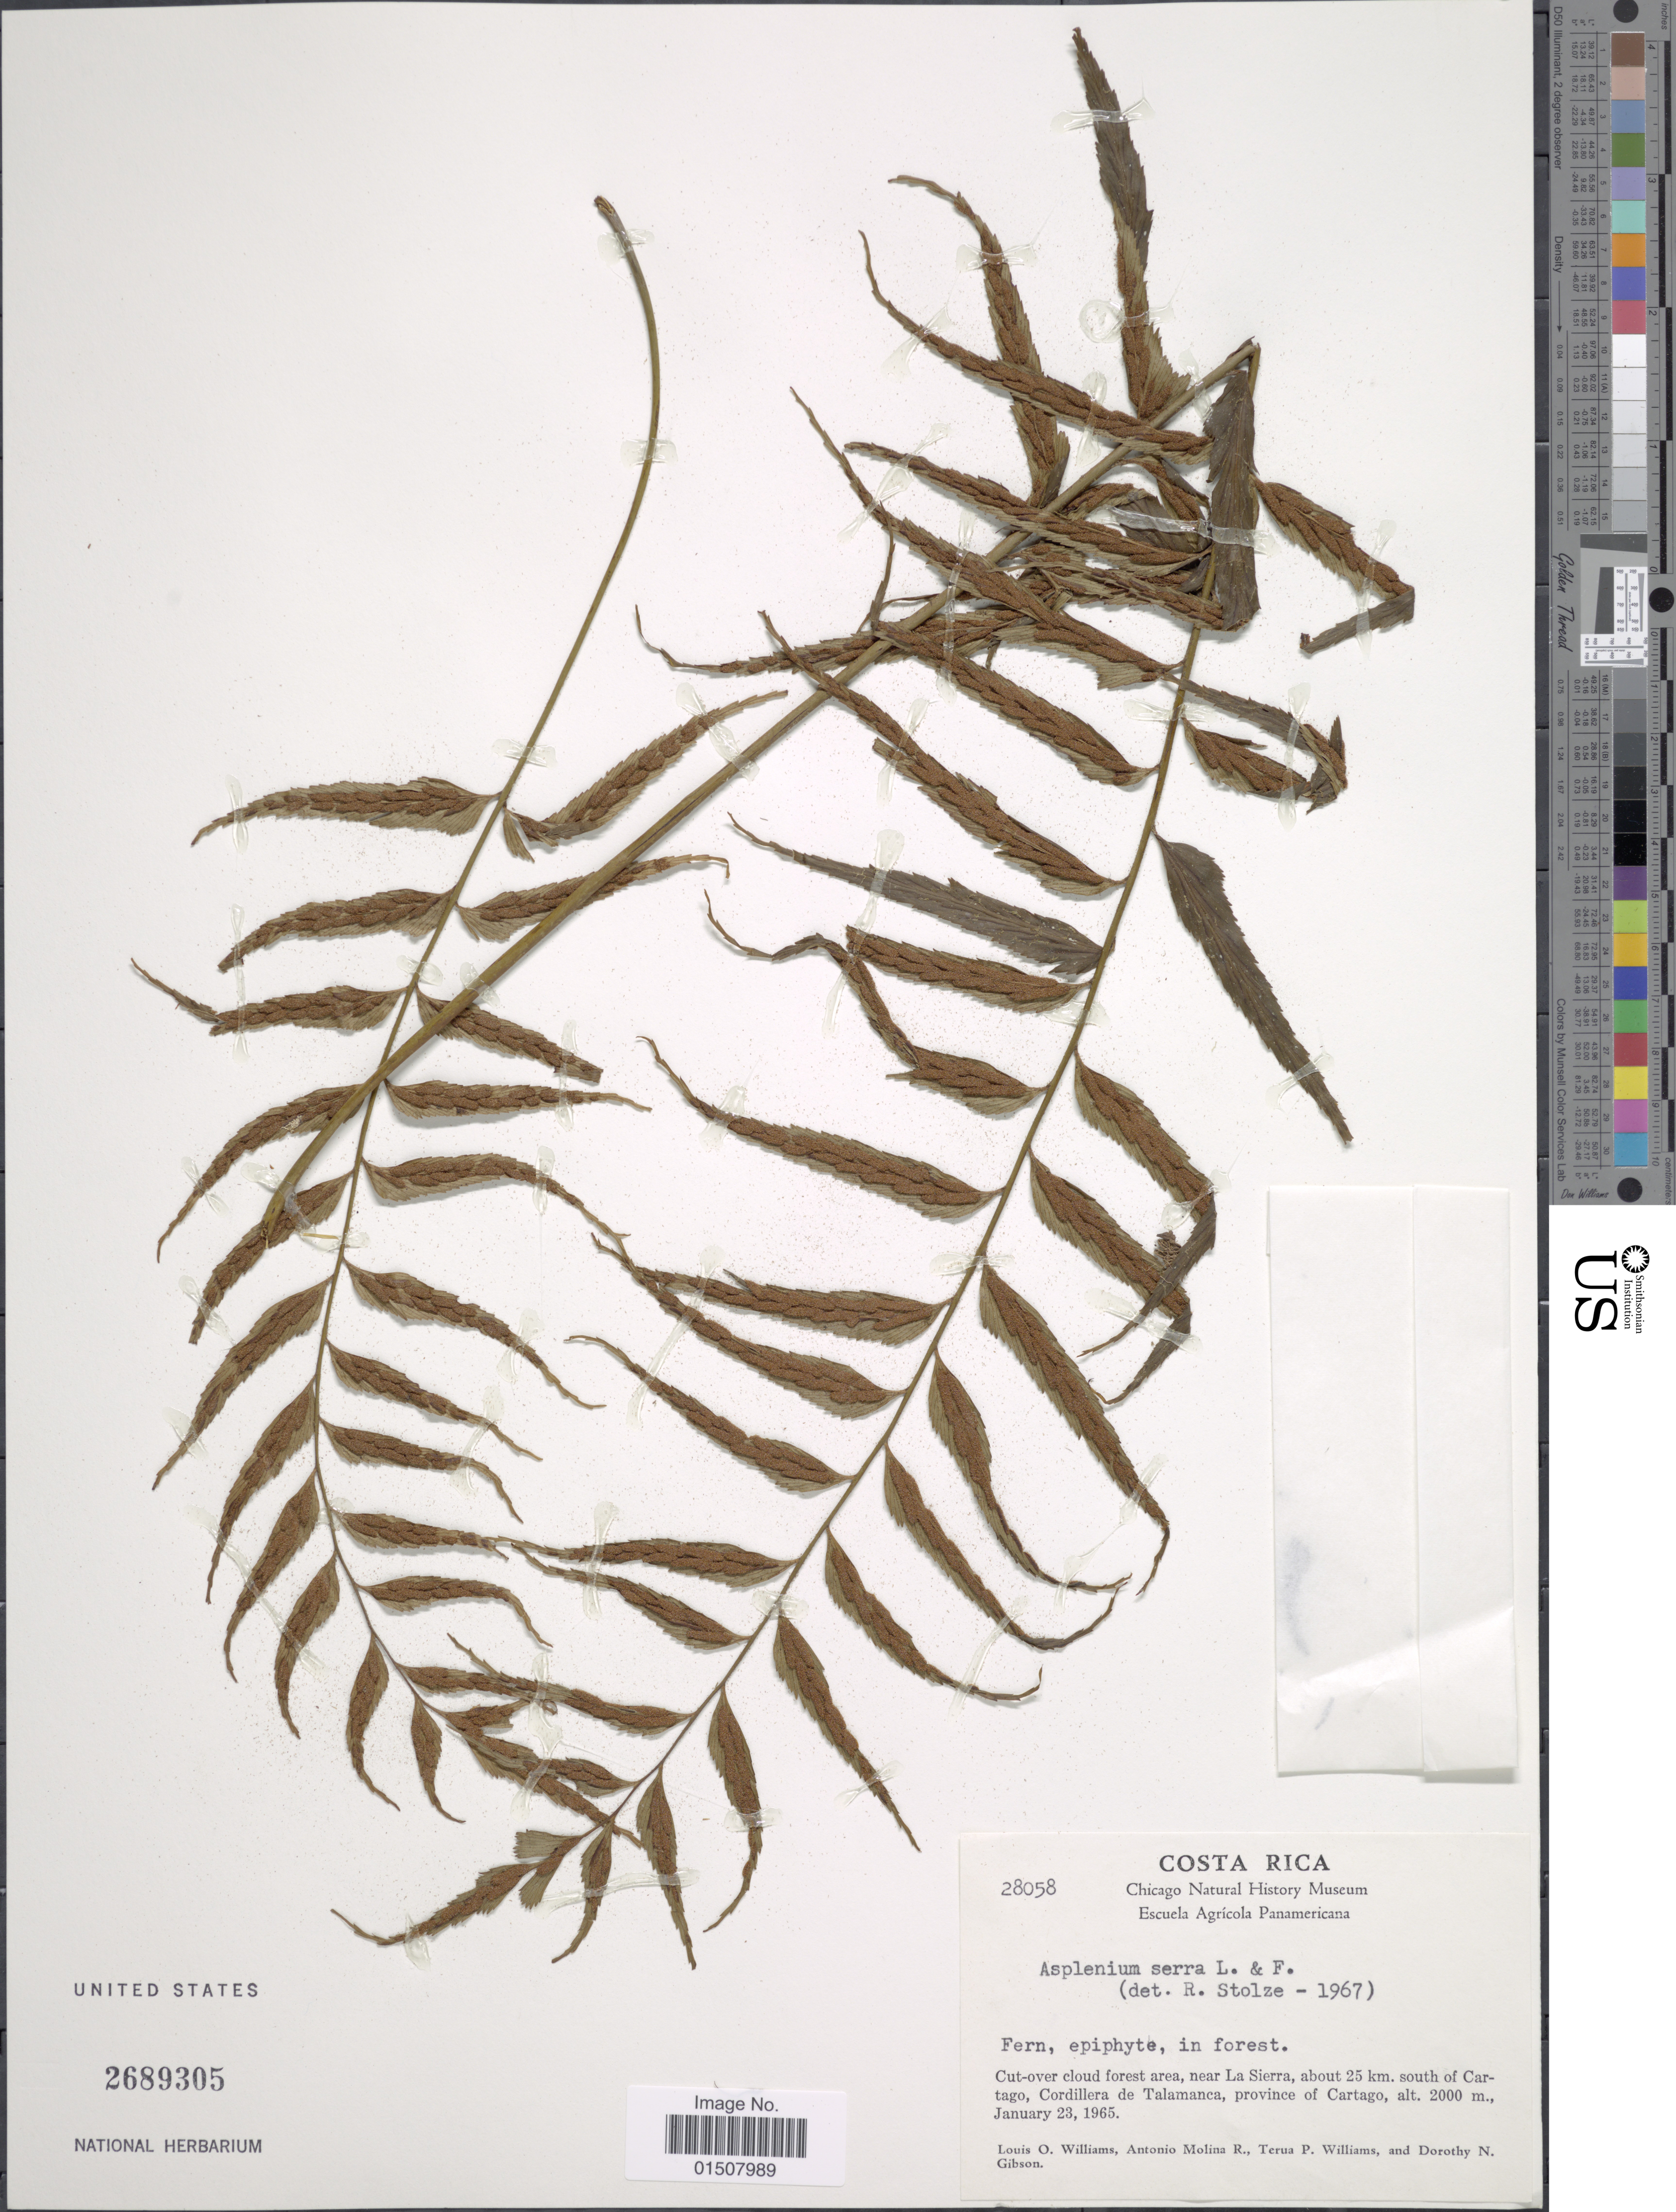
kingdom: Plantae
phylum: Tracheophyta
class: Polypodiopsida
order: Polypodiales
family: Aspleniaceae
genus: Asplenium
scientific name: Asplenium serra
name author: Langsd. & Fisch.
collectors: L. O. Williams, A. Molina R., T. Williams & D. N. Gibson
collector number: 28058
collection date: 1965-01-23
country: Costa Rica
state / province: Cartago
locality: Near La Sierra, about 25 km, south of Cartago, Cordillera de Talamanca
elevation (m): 2000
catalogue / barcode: US 2689305